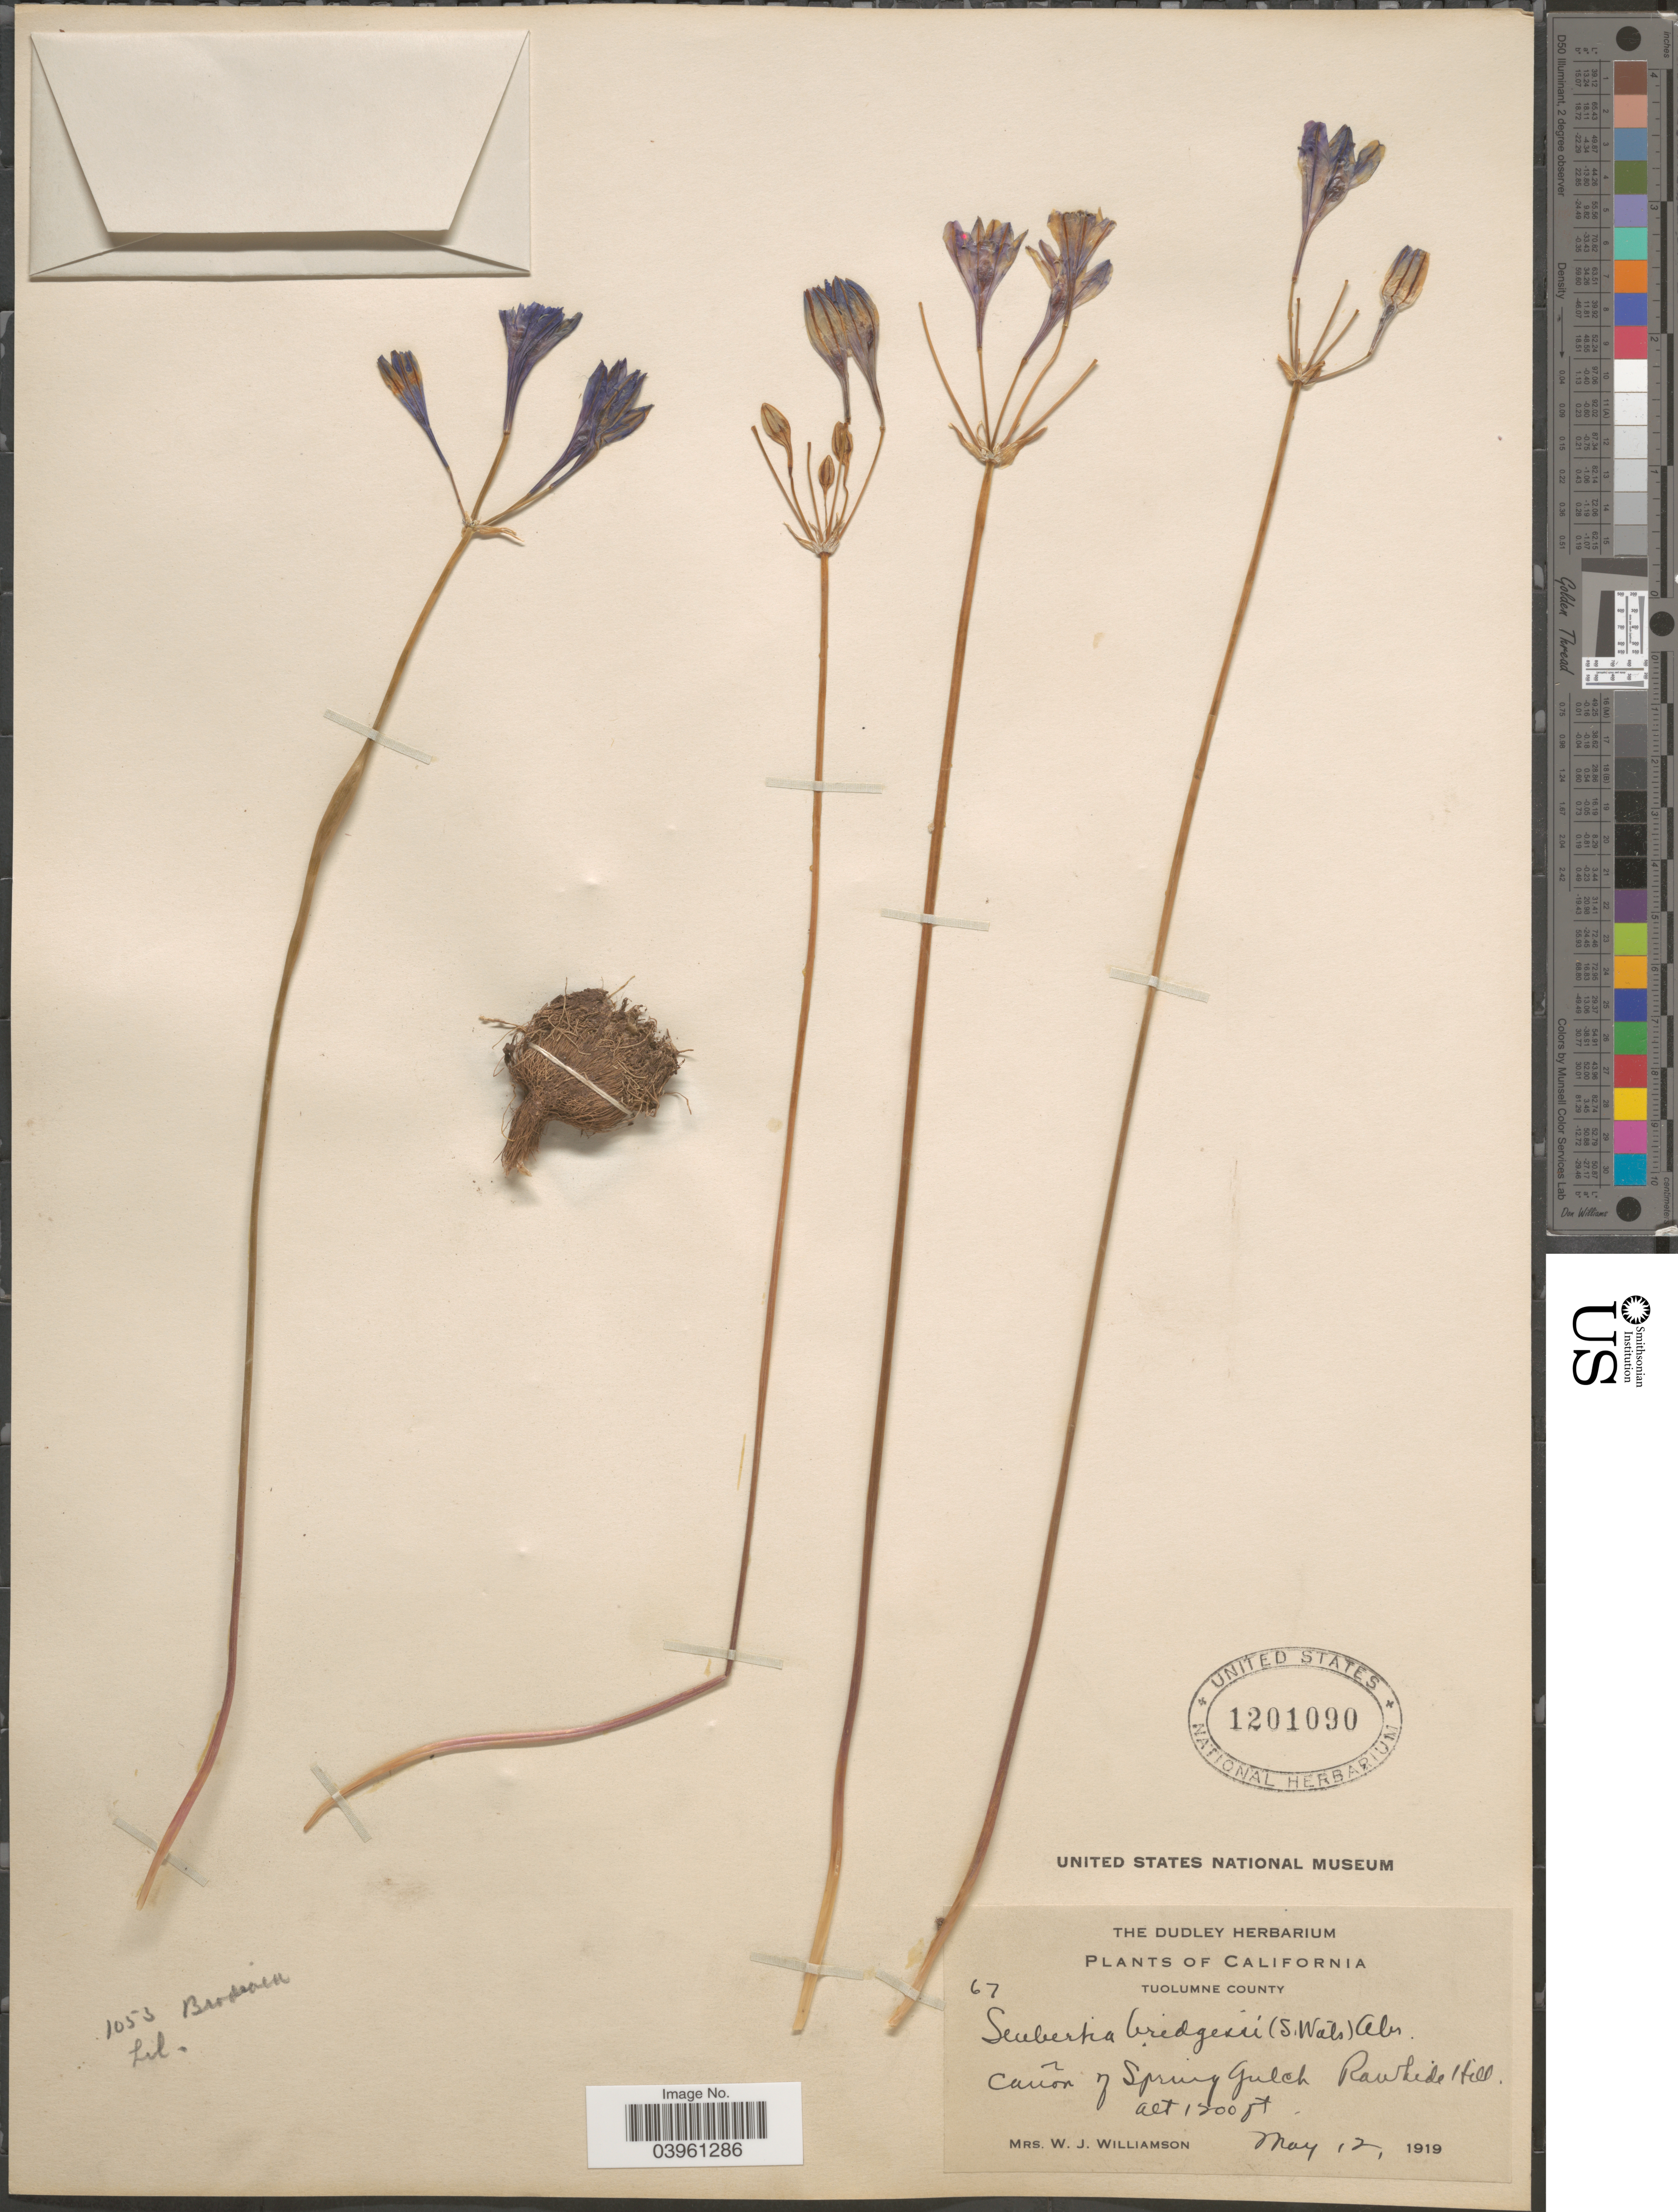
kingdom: Plantae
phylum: Tracheophyta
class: Liliopsida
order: Asparagales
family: Asparagaceae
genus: Triteleia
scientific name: Triteleia bridgesii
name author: (S. Watson) Greene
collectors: W. Williamson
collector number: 67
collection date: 1919-05-12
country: United States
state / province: California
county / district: Tuolumne Co.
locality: Cañon of Spring Gulch Rawhide Hill.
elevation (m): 366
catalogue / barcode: US 1201090